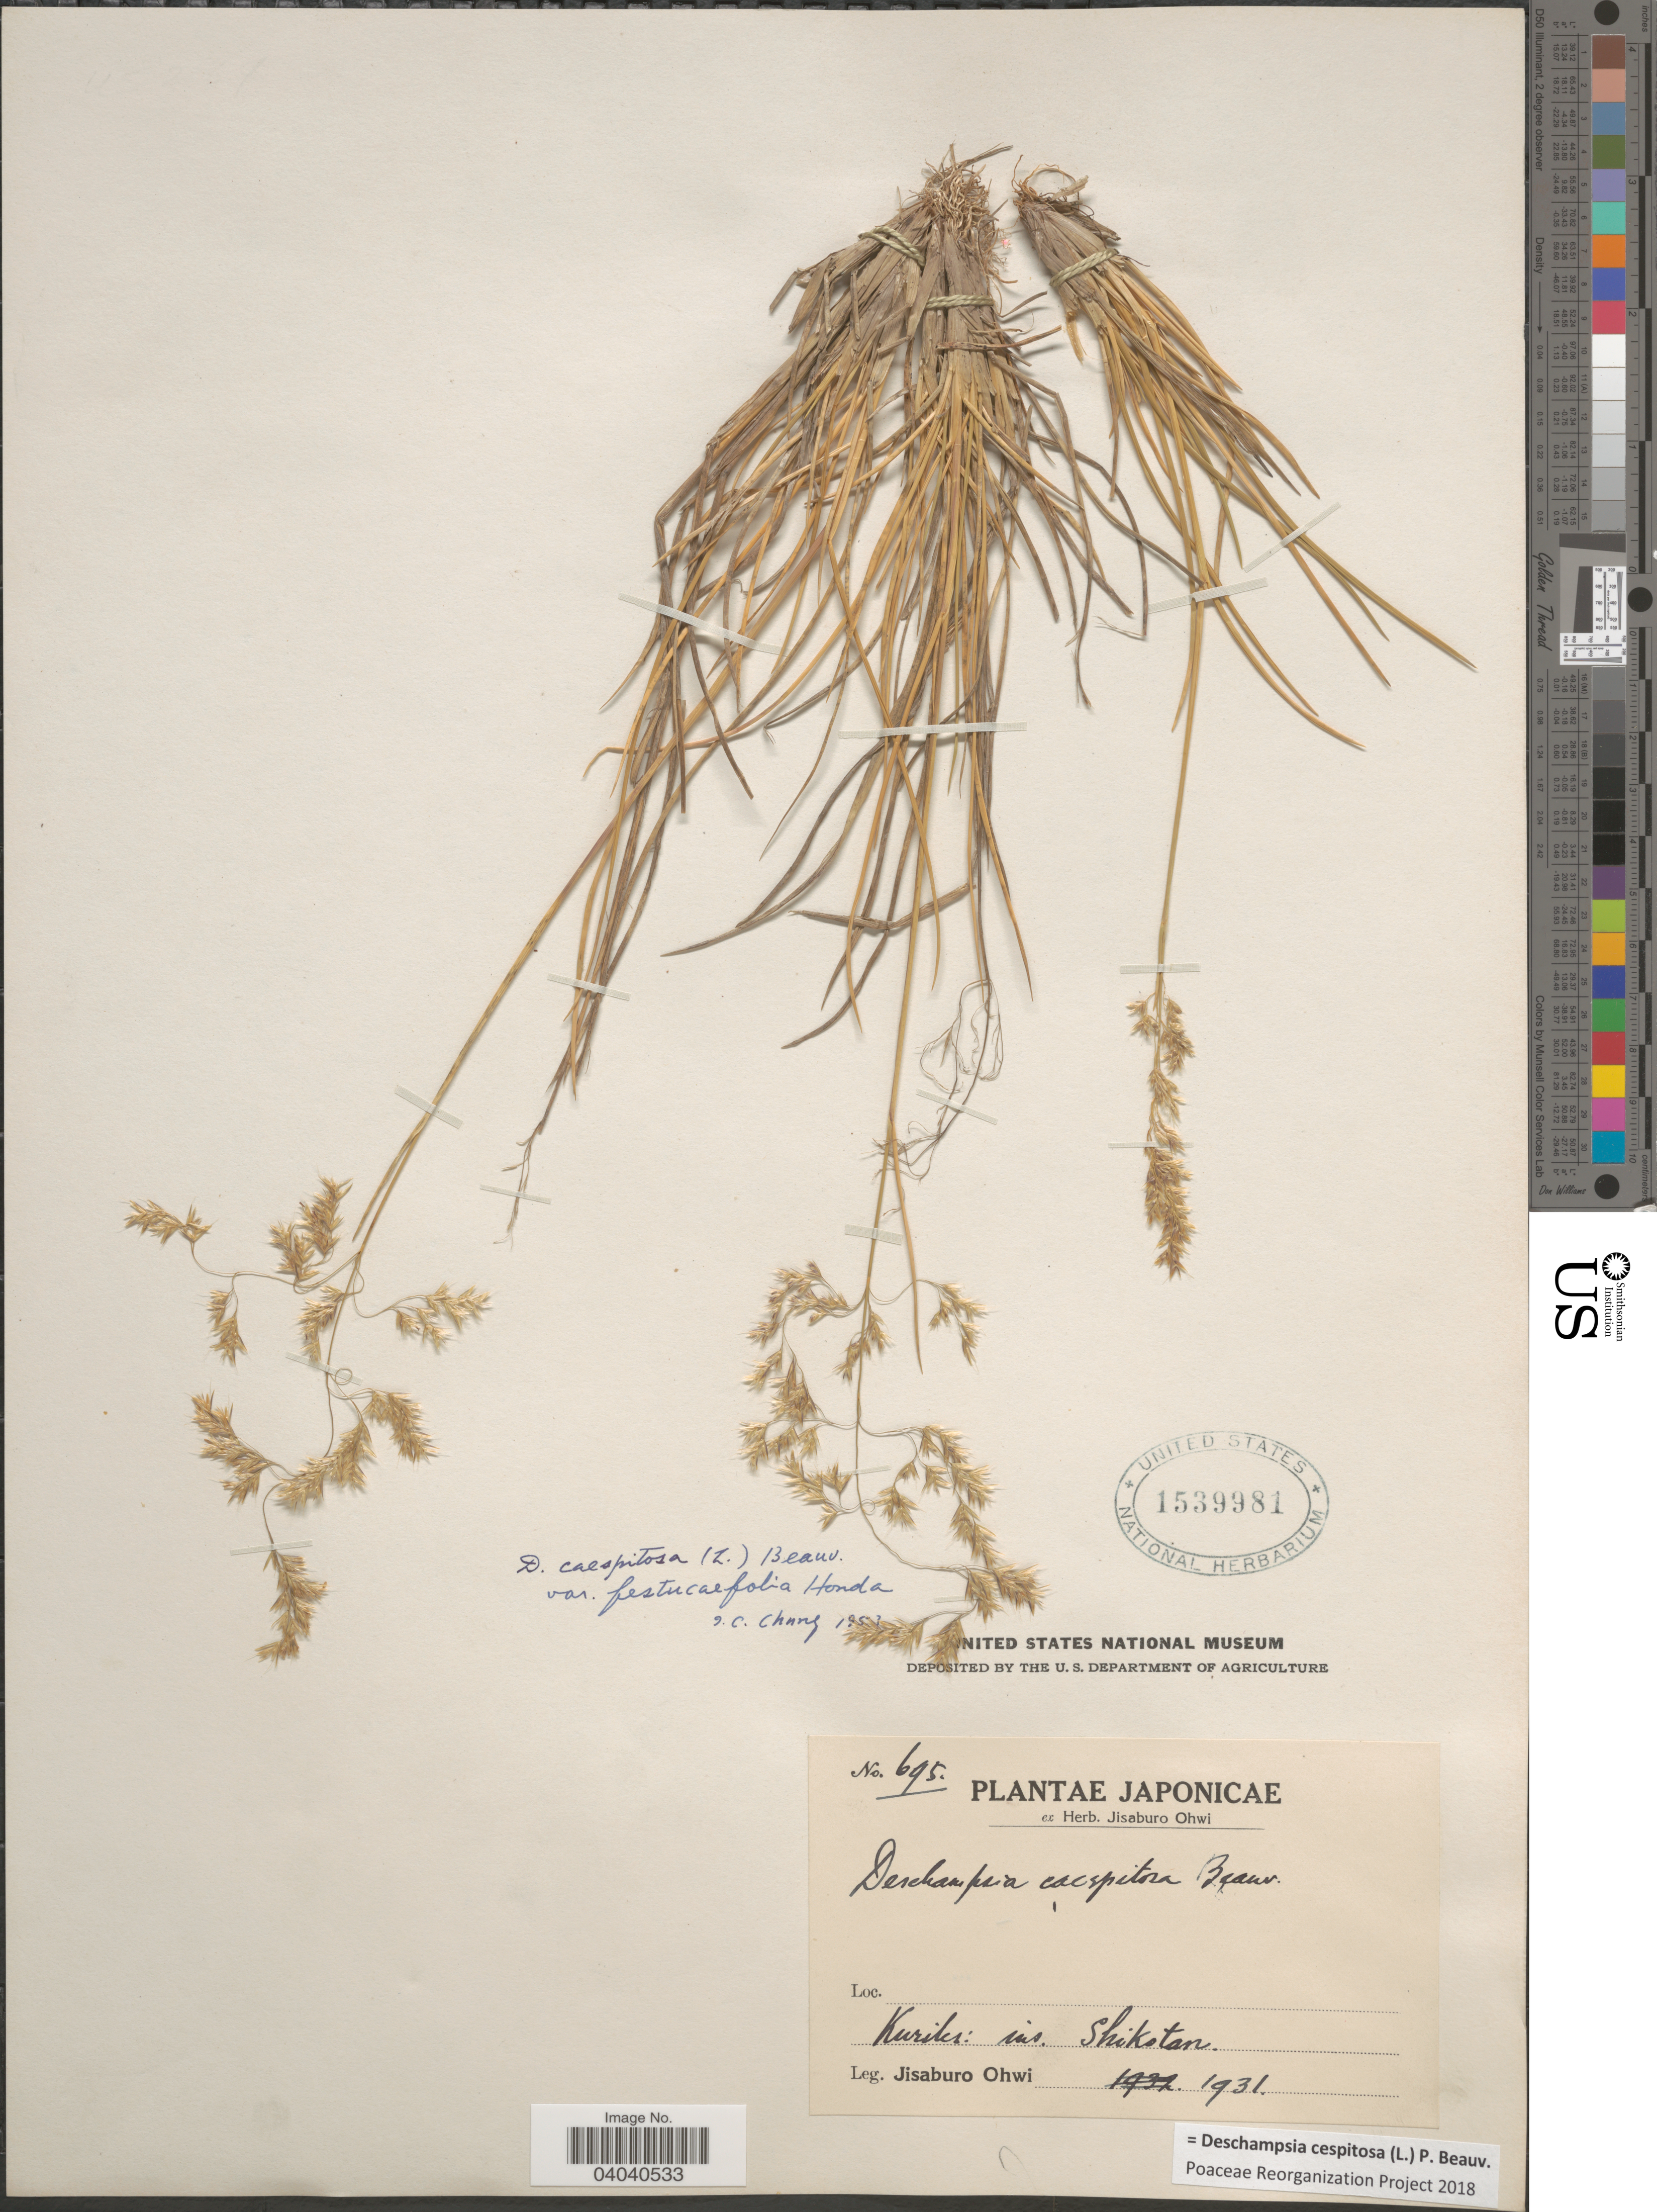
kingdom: Plantae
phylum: Tracheophyta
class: Liliopsida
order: Poales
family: Poaceae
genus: Deschampsia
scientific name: Deschampsia cespitosa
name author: (L.) P. Beauv.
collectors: J. Ohwi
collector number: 695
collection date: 1931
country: Japan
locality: Japonicae. Kuriki: ins. Shikotan.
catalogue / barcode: US 1539981